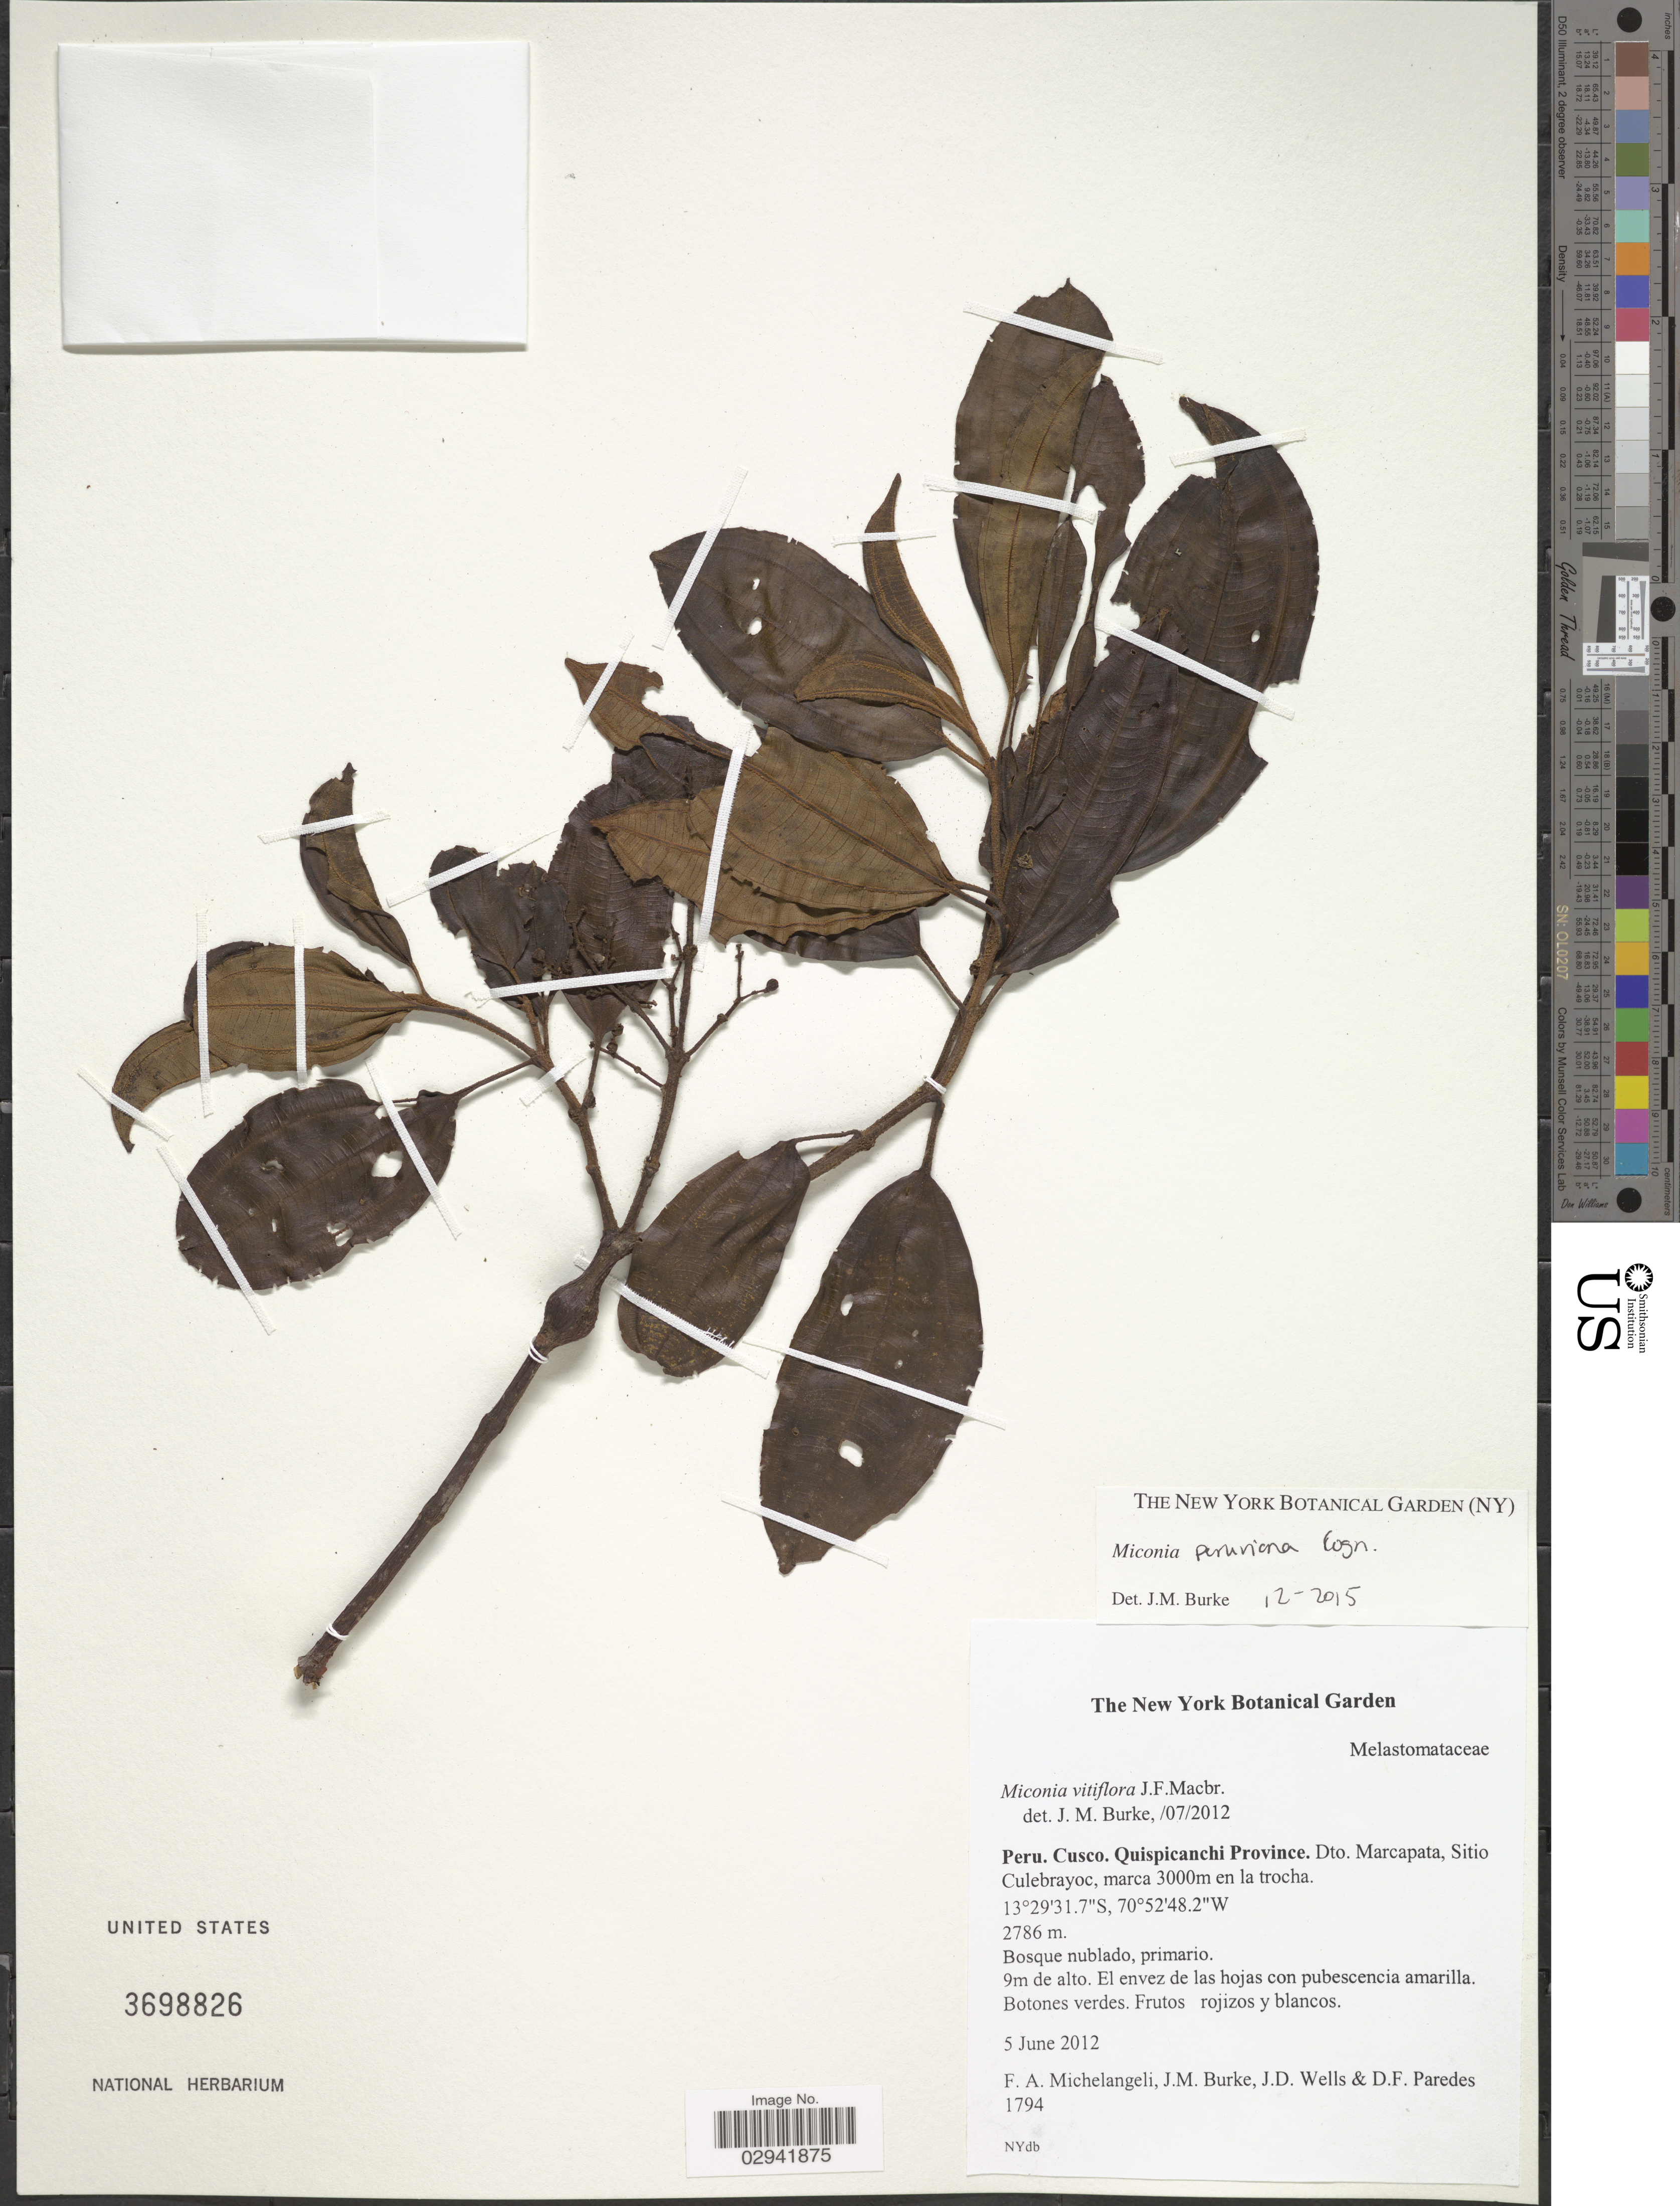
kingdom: Plantae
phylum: Tracheophyta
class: Magnoliopsida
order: Myrtales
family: Melastomataceae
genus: Miconia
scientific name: Miconia peruviana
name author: Cogn.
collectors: F. A. Michelangeli, Jac. M. Burke, J. Wells & D. Paredes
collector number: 1794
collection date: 2012-06-05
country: Peru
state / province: Cusco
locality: Quispicanchi Province. Dto. Marcapata, Sitio Culebrayoc, marca 3000m en la trocha.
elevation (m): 2786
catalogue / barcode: US 3698826